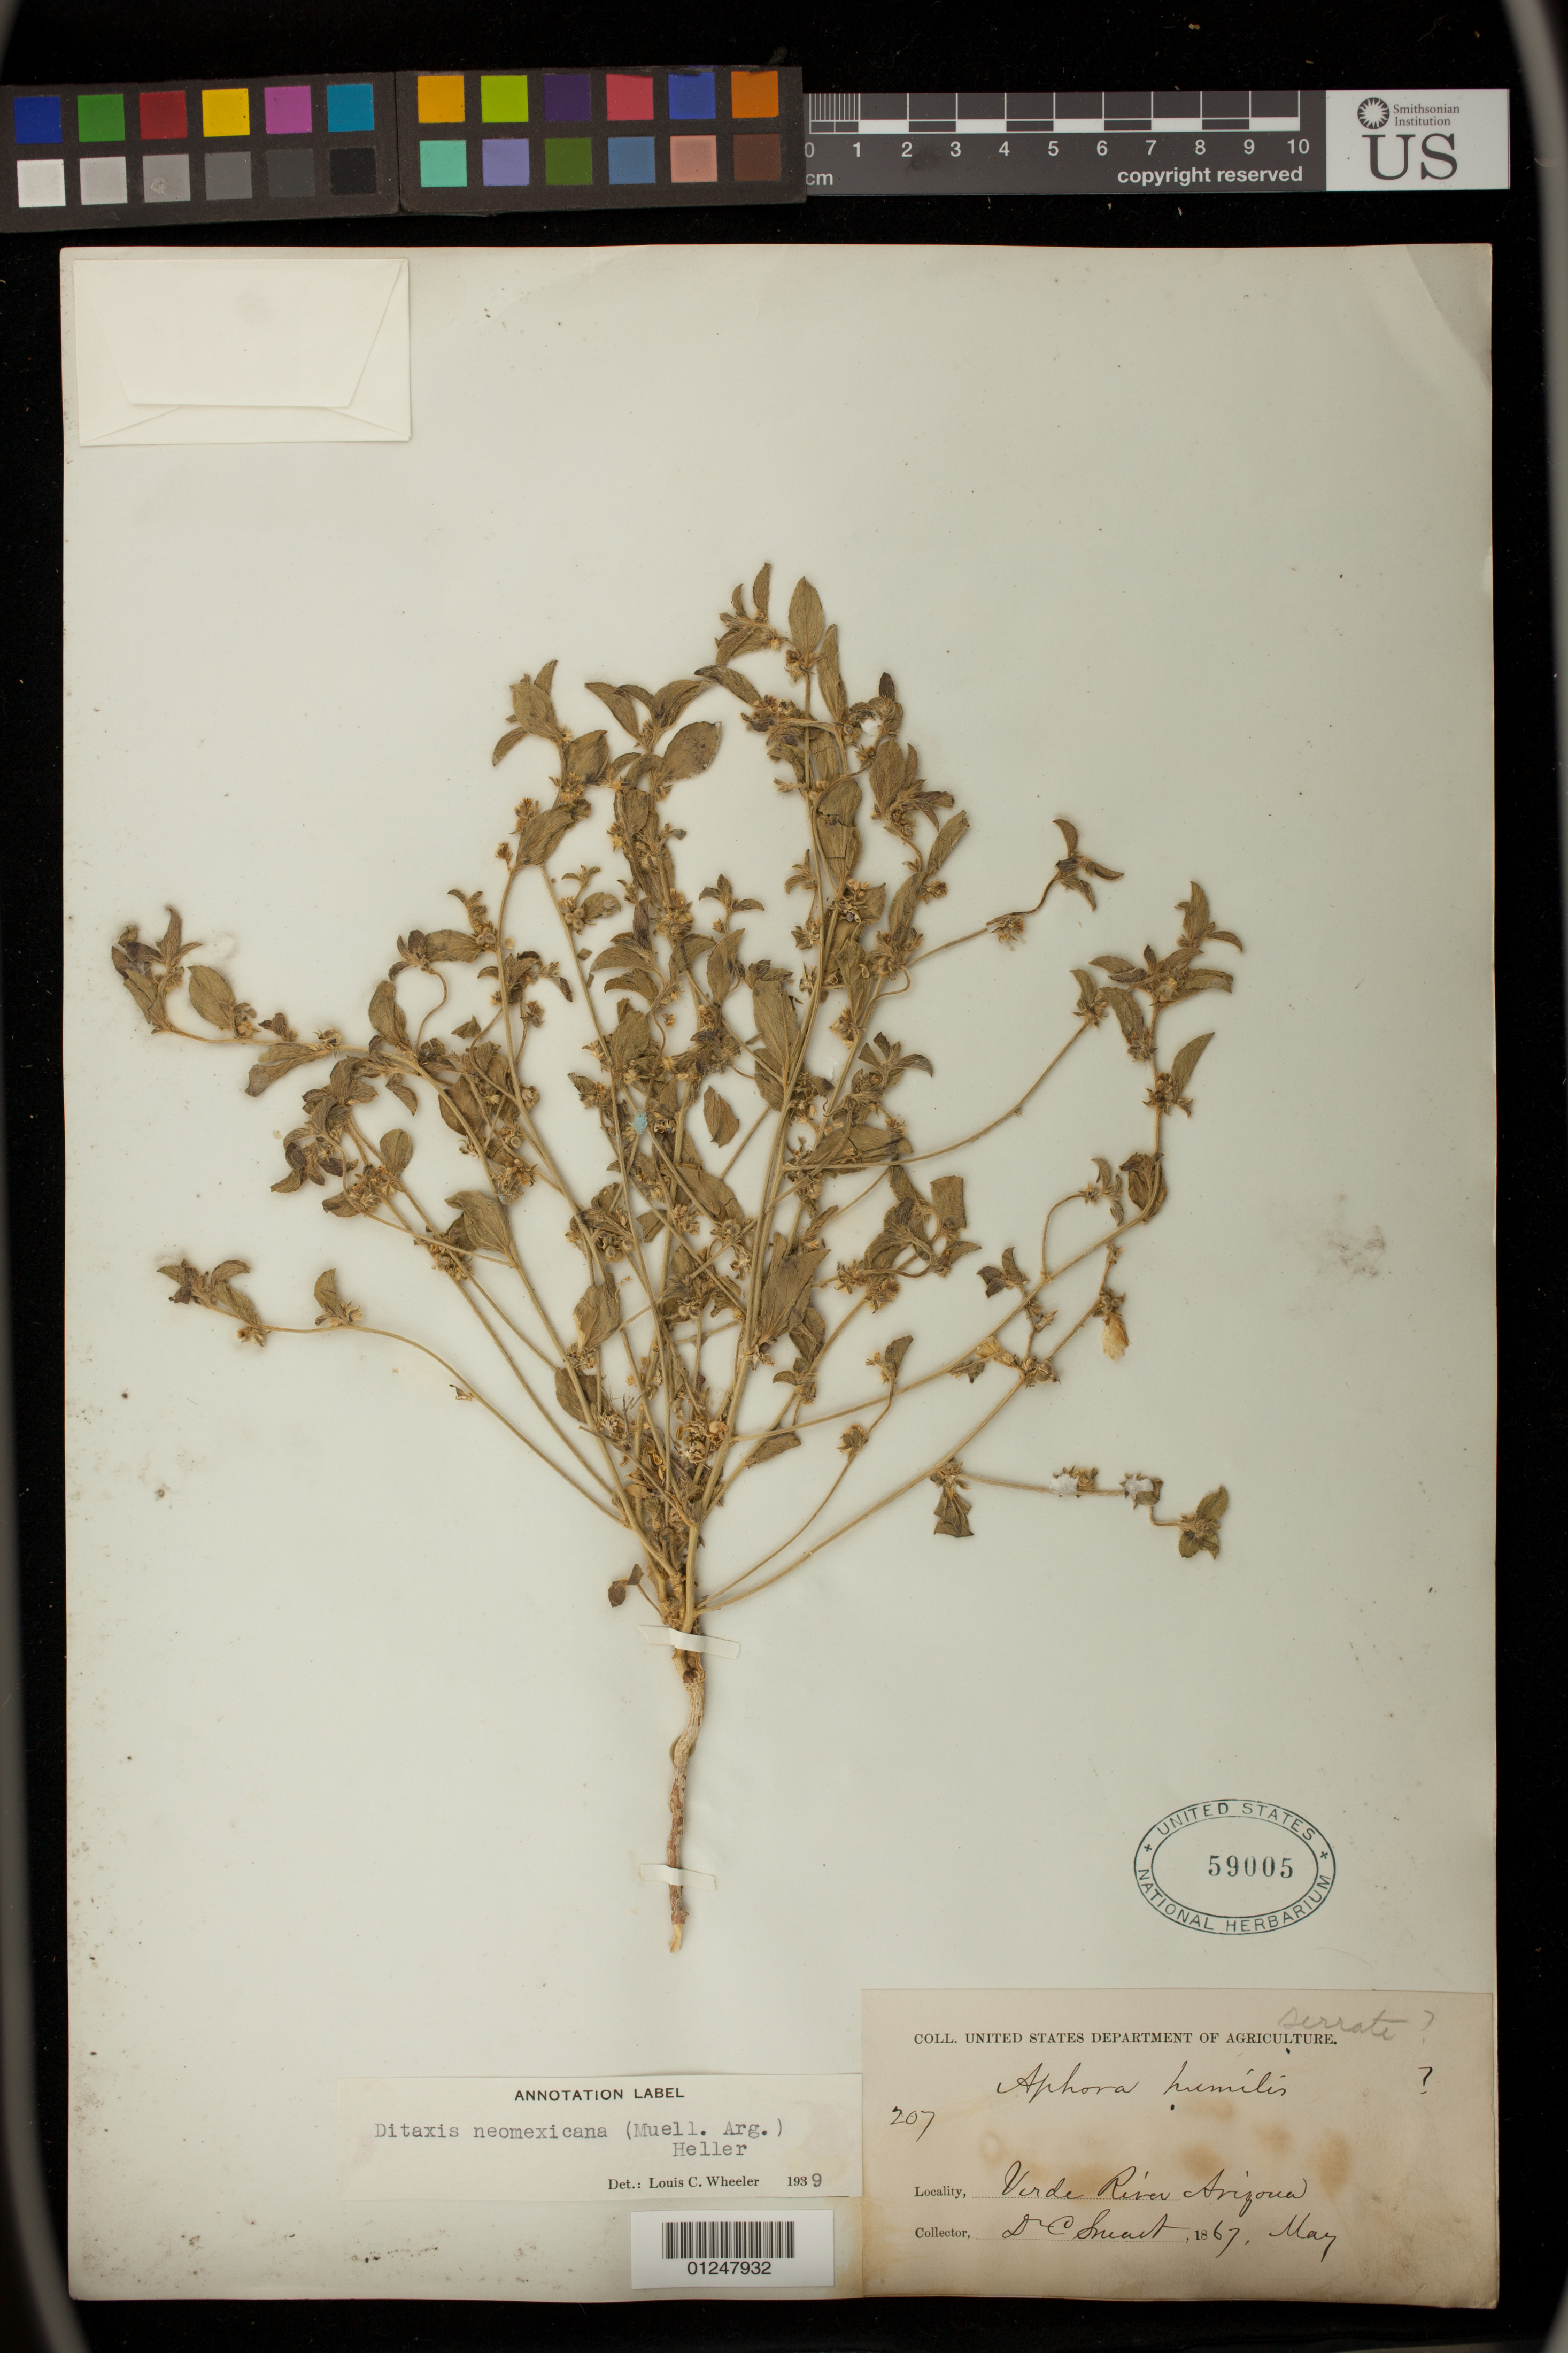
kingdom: Plantae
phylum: Tracheophyta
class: Magnoliopsida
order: Malpighiales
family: Euphorbiaceae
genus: Argythamnia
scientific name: Argythamnia serrata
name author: (Torr.) Müll. Arg.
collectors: C. Smart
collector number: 207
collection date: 1867-05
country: United States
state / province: Arizona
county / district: Maricopa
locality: Verde River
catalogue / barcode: US 59005